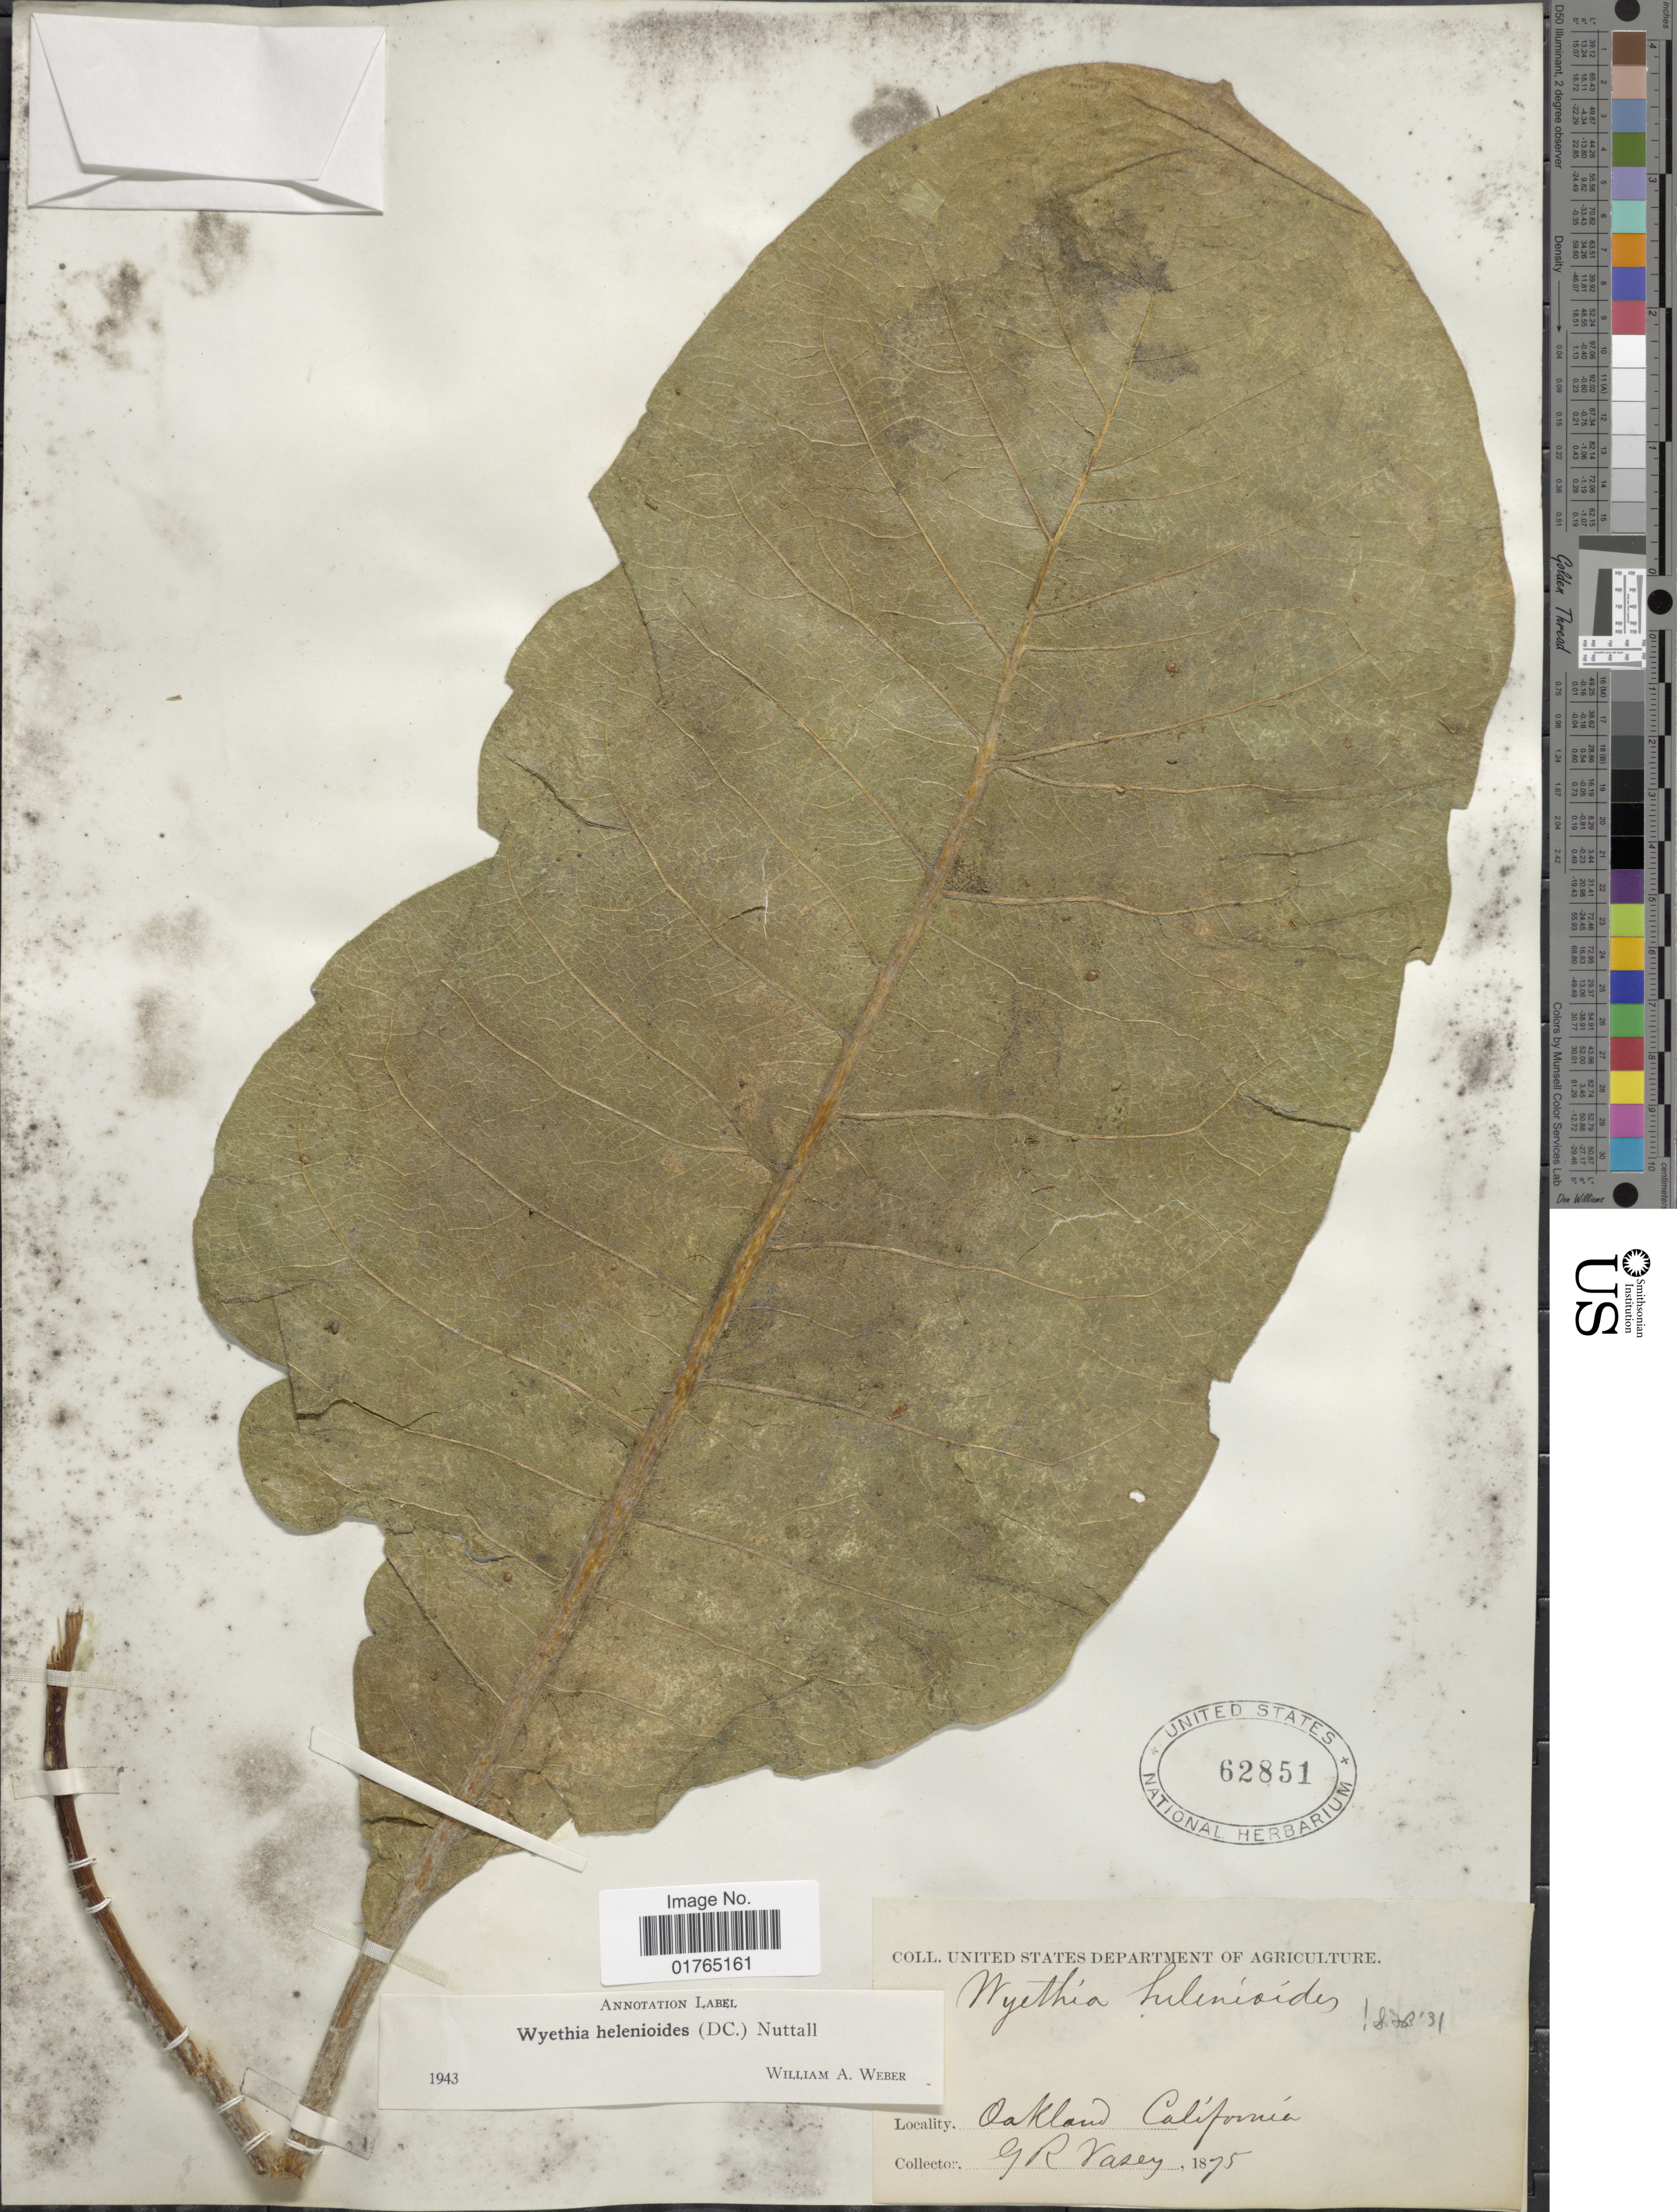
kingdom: Plantae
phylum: Tracheophyta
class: Magnoliopsida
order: Asterales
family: Asteraceae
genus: Wyethia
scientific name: Wyethia helenioides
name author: (DC.) Nutt.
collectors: G. R. Vasey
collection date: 1875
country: United States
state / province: California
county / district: Alameda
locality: Oakland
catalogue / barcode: US 62851